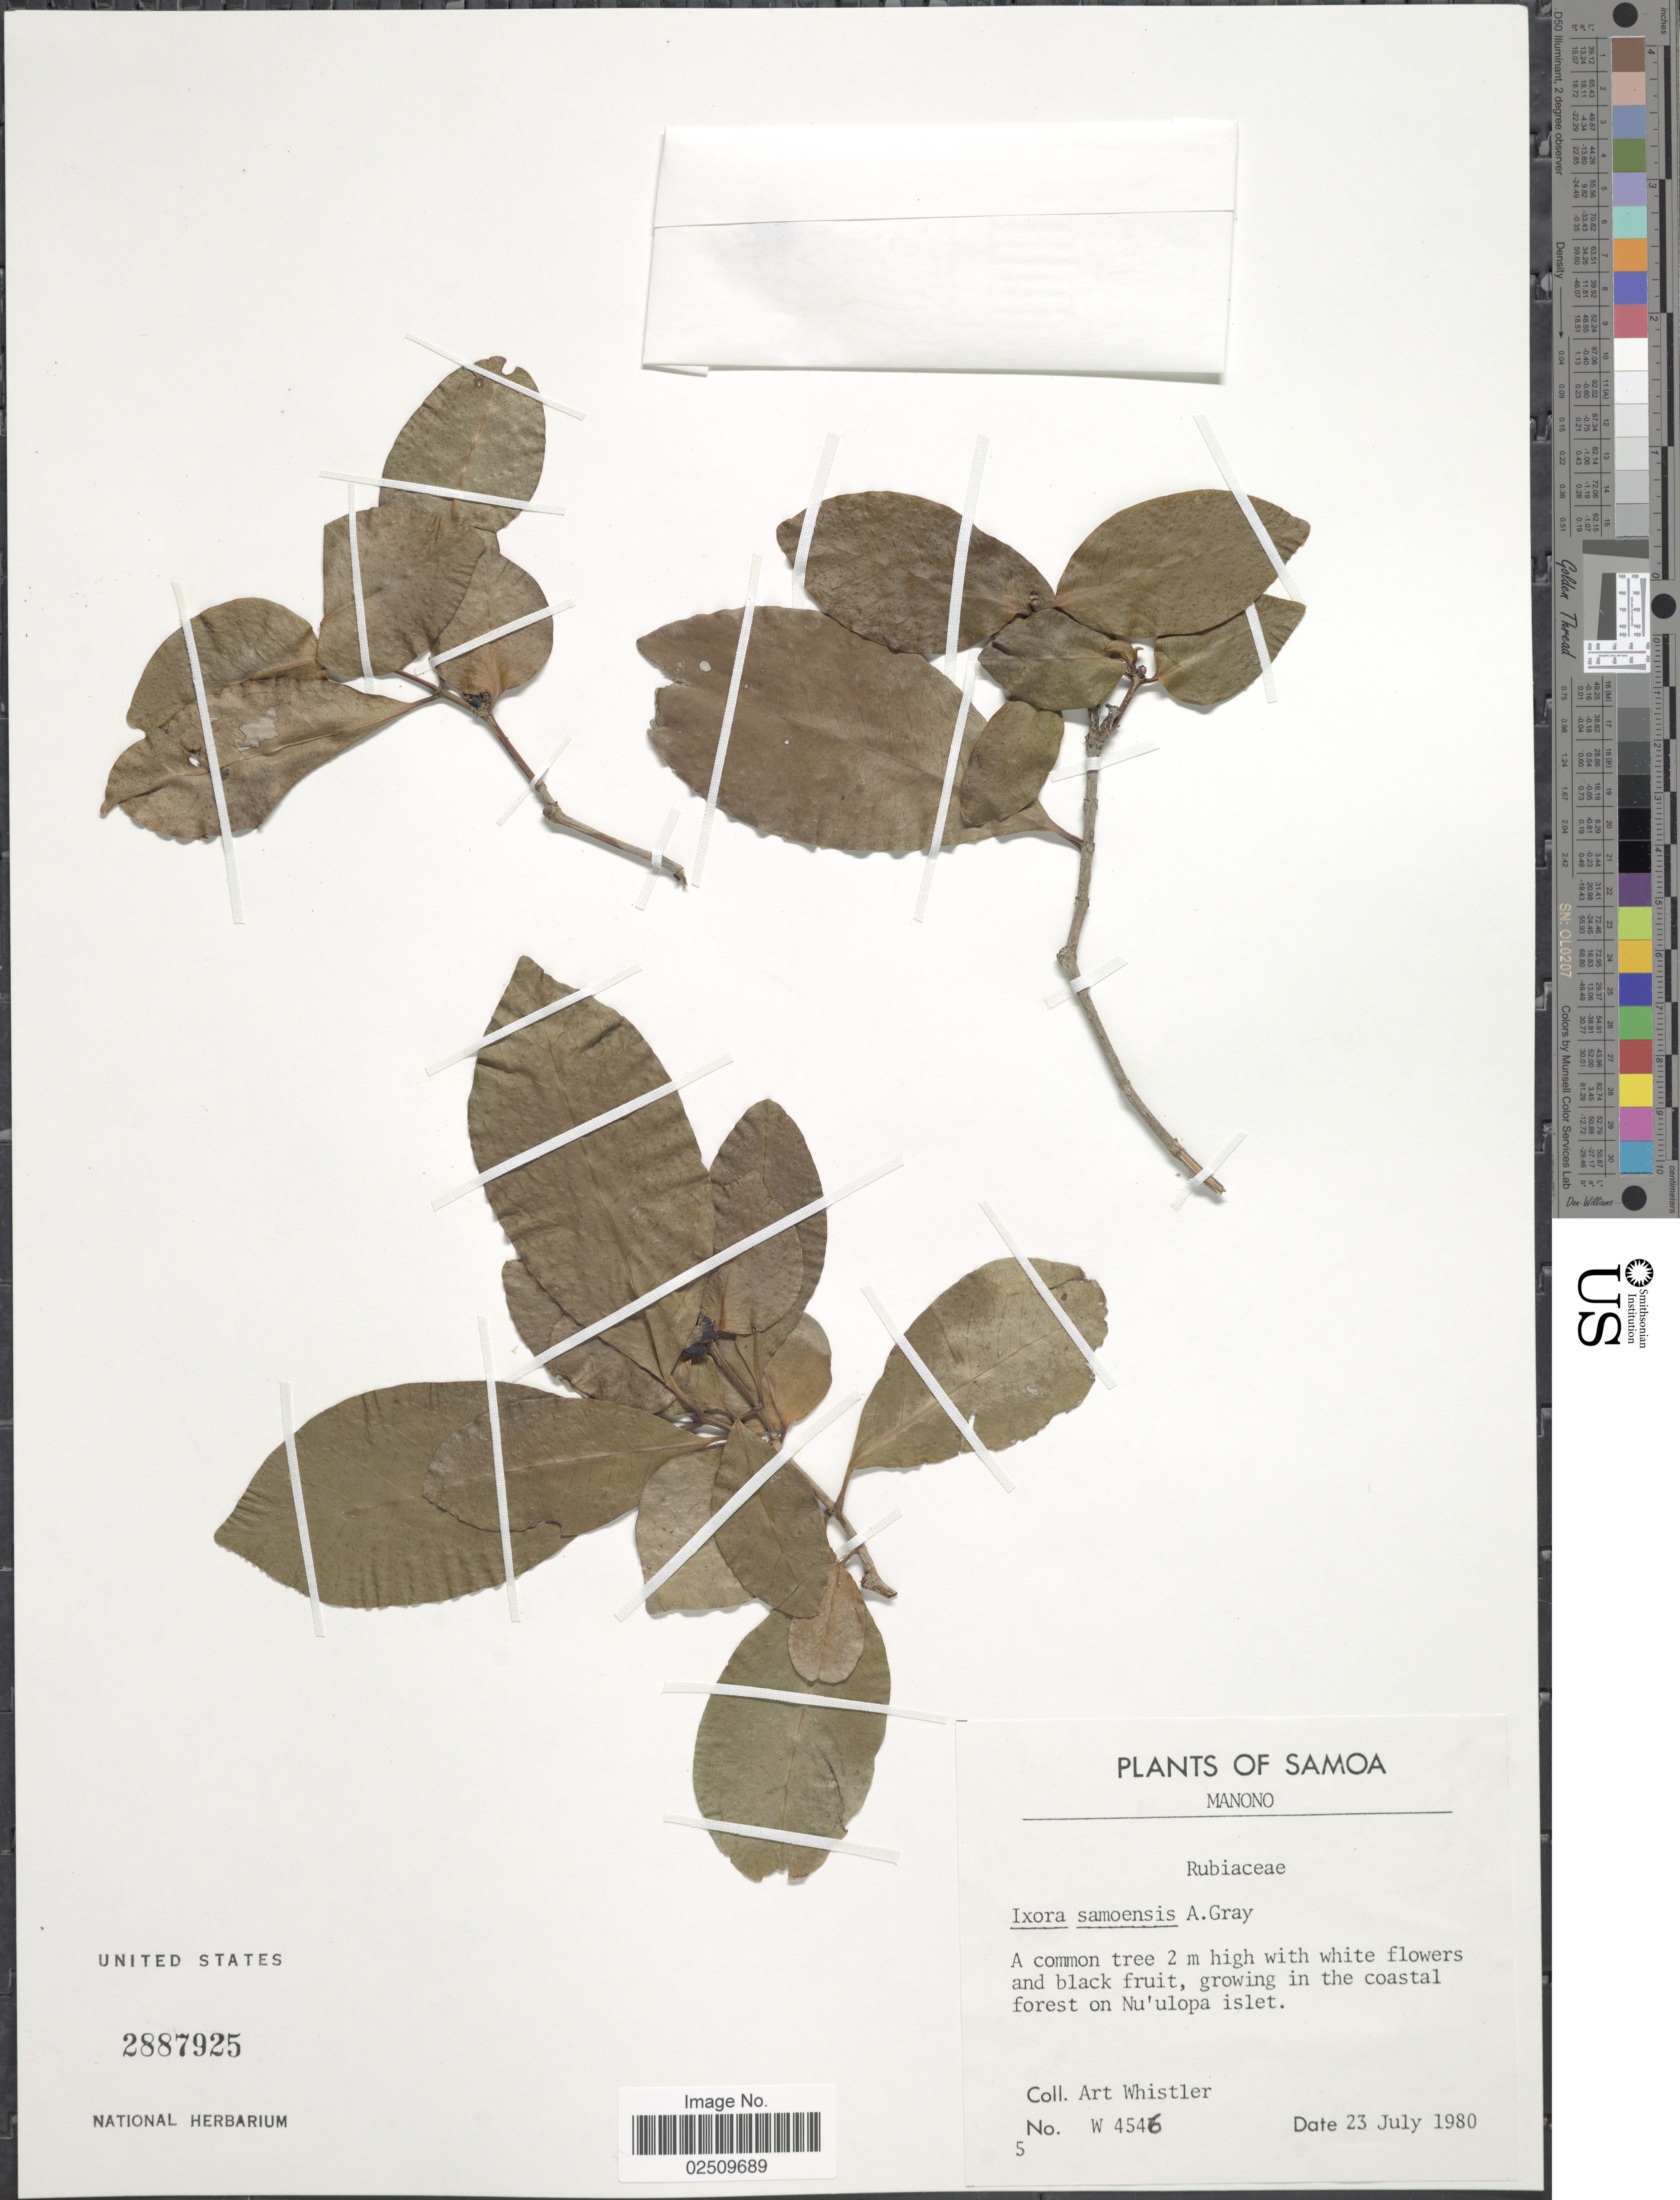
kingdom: Plantae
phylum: Tracheophyta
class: Magnoliopsida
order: Gentianales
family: Rubiaceae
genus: Ixora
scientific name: Ixora samoensis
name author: A. Gray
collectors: A. Whistler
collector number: W 4546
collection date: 1980-07-23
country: Samoa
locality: Samoa, Manono, growing in the coastal forest on Nu'ulopa islet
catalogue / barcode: US 2887925